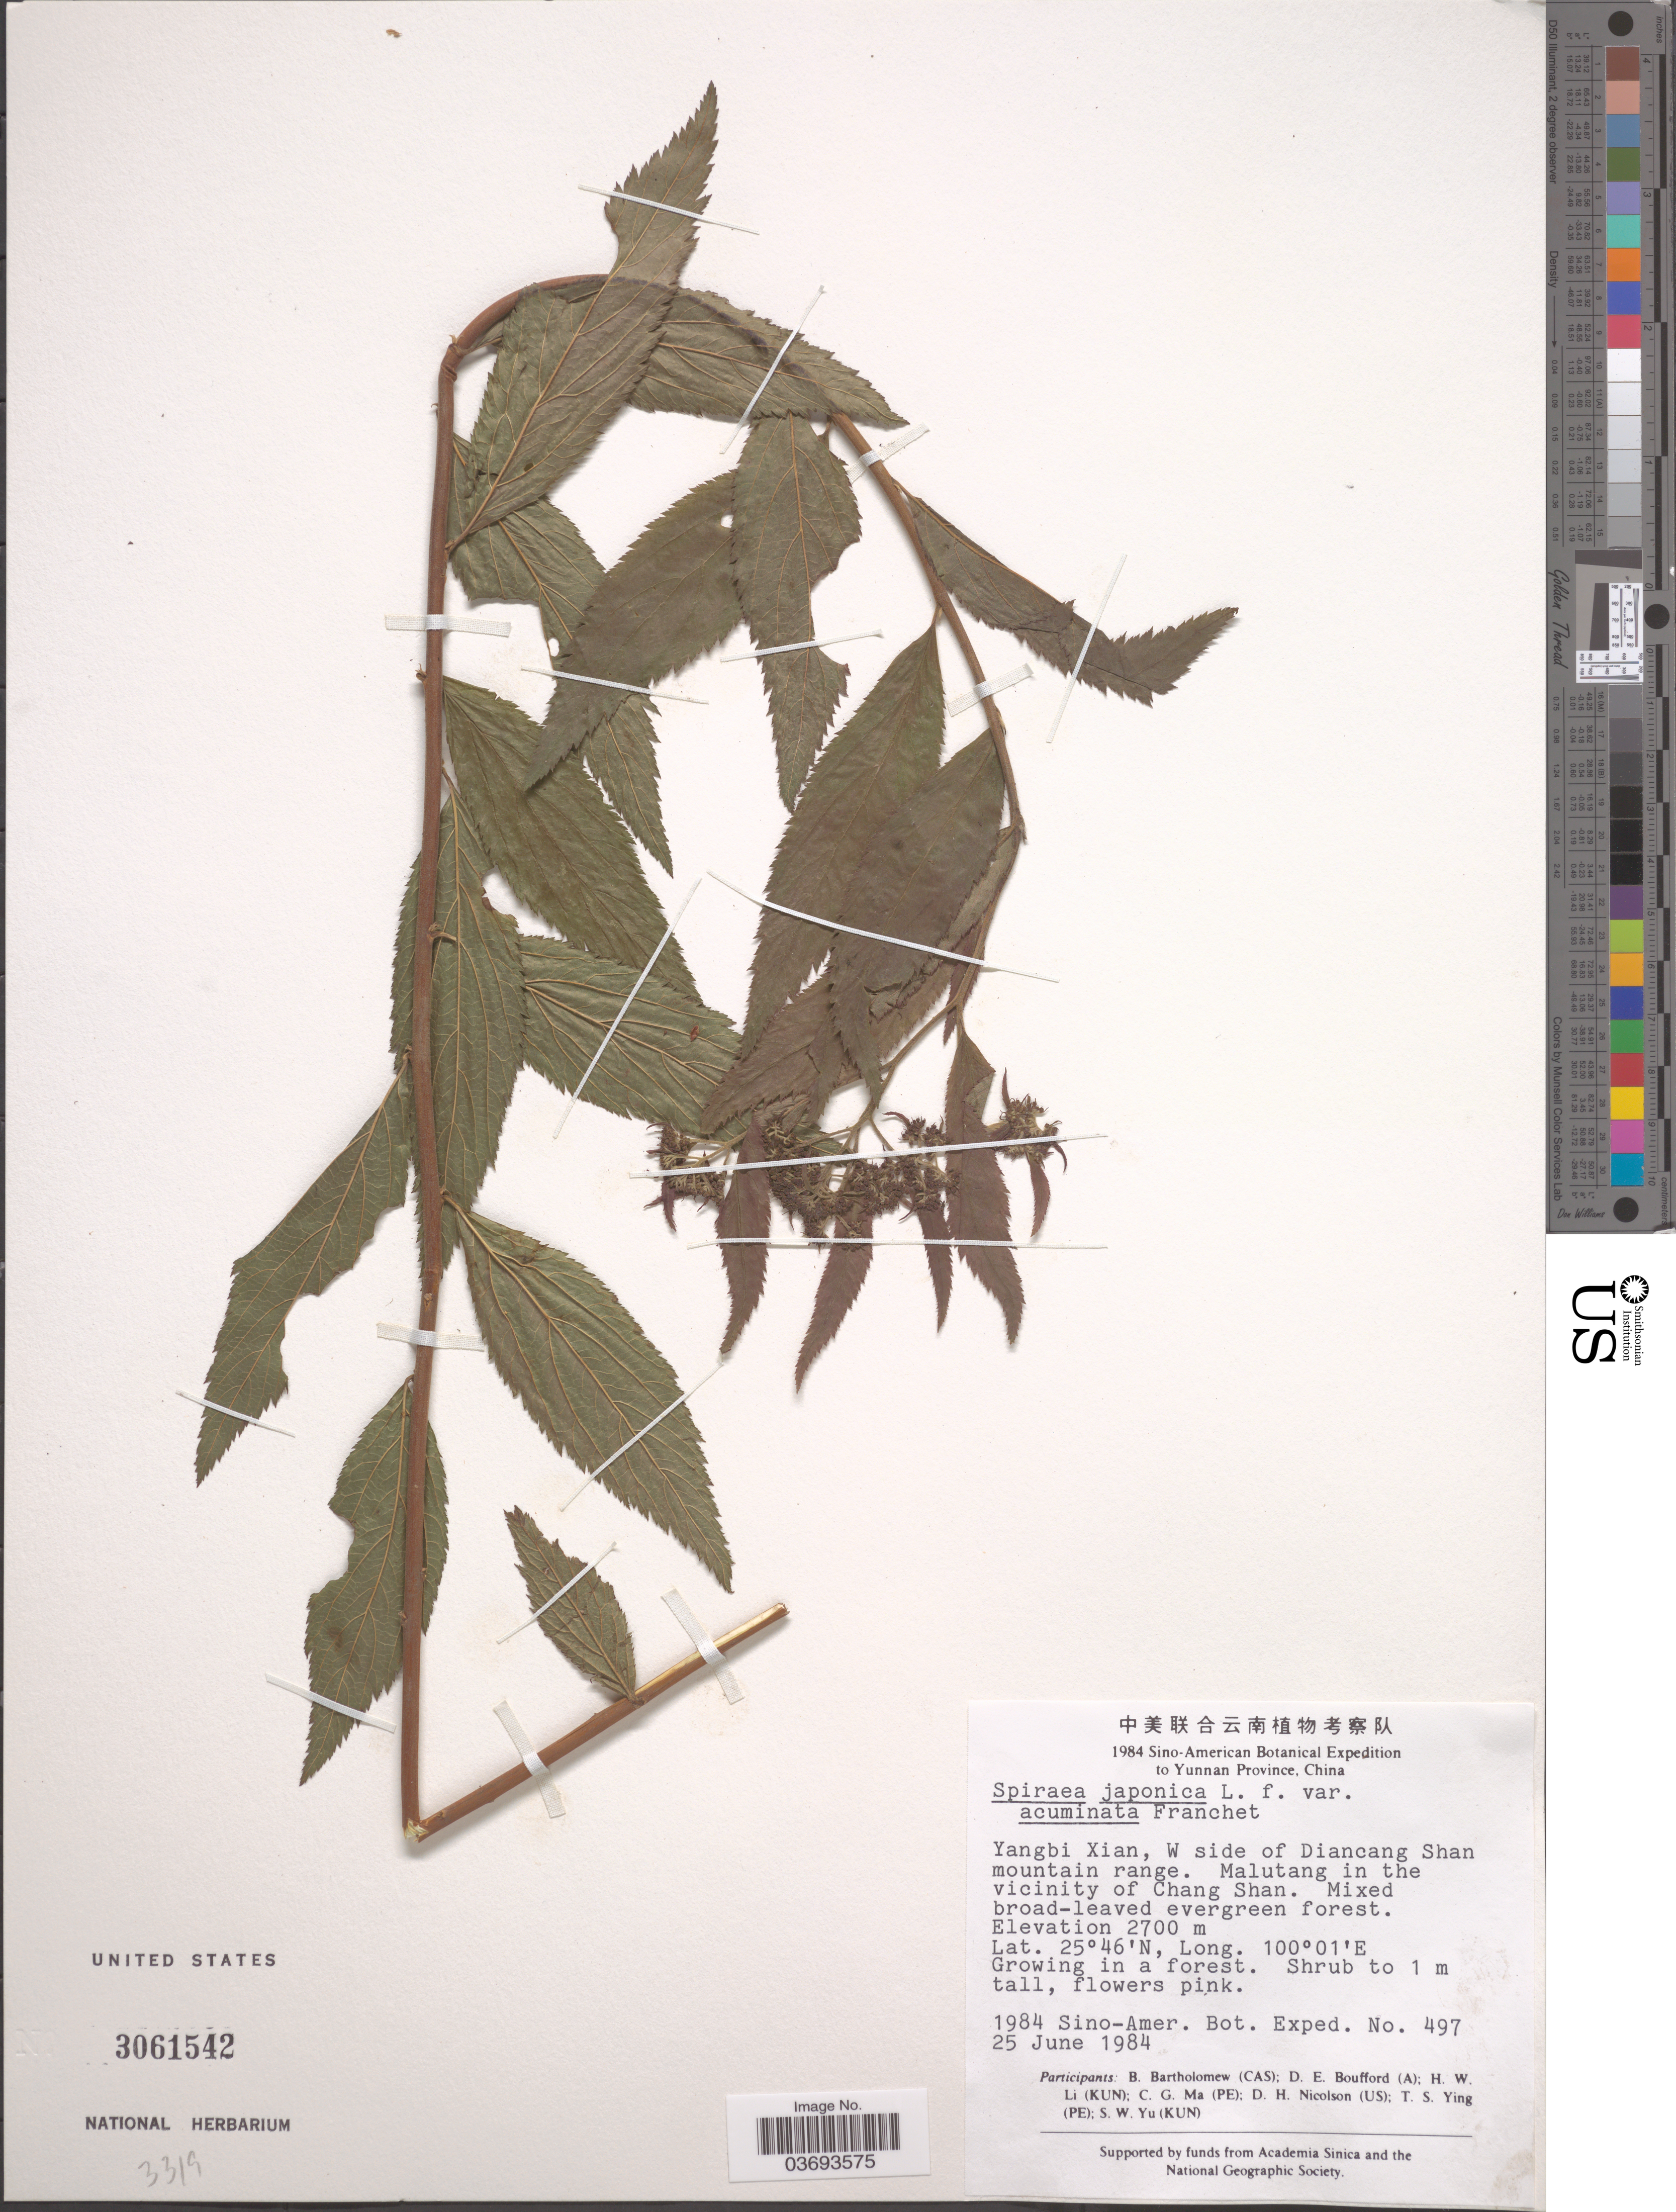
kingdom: Plantae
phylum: Tracheophyta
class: Magnoliopsida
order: Rosales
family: Rosaceae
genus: Spiraea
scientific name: Spiraea japonica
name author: L. f.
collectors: Sino-Amer. Bot. Exped. 1984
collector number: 497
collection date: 1984-06-25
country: China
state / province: Yunnan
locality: Yangbi Xian, W side of Diancang Shan mountain range. Malutang in the vicinity of Chang Shan.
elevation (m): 2700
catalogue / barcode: US 3061542